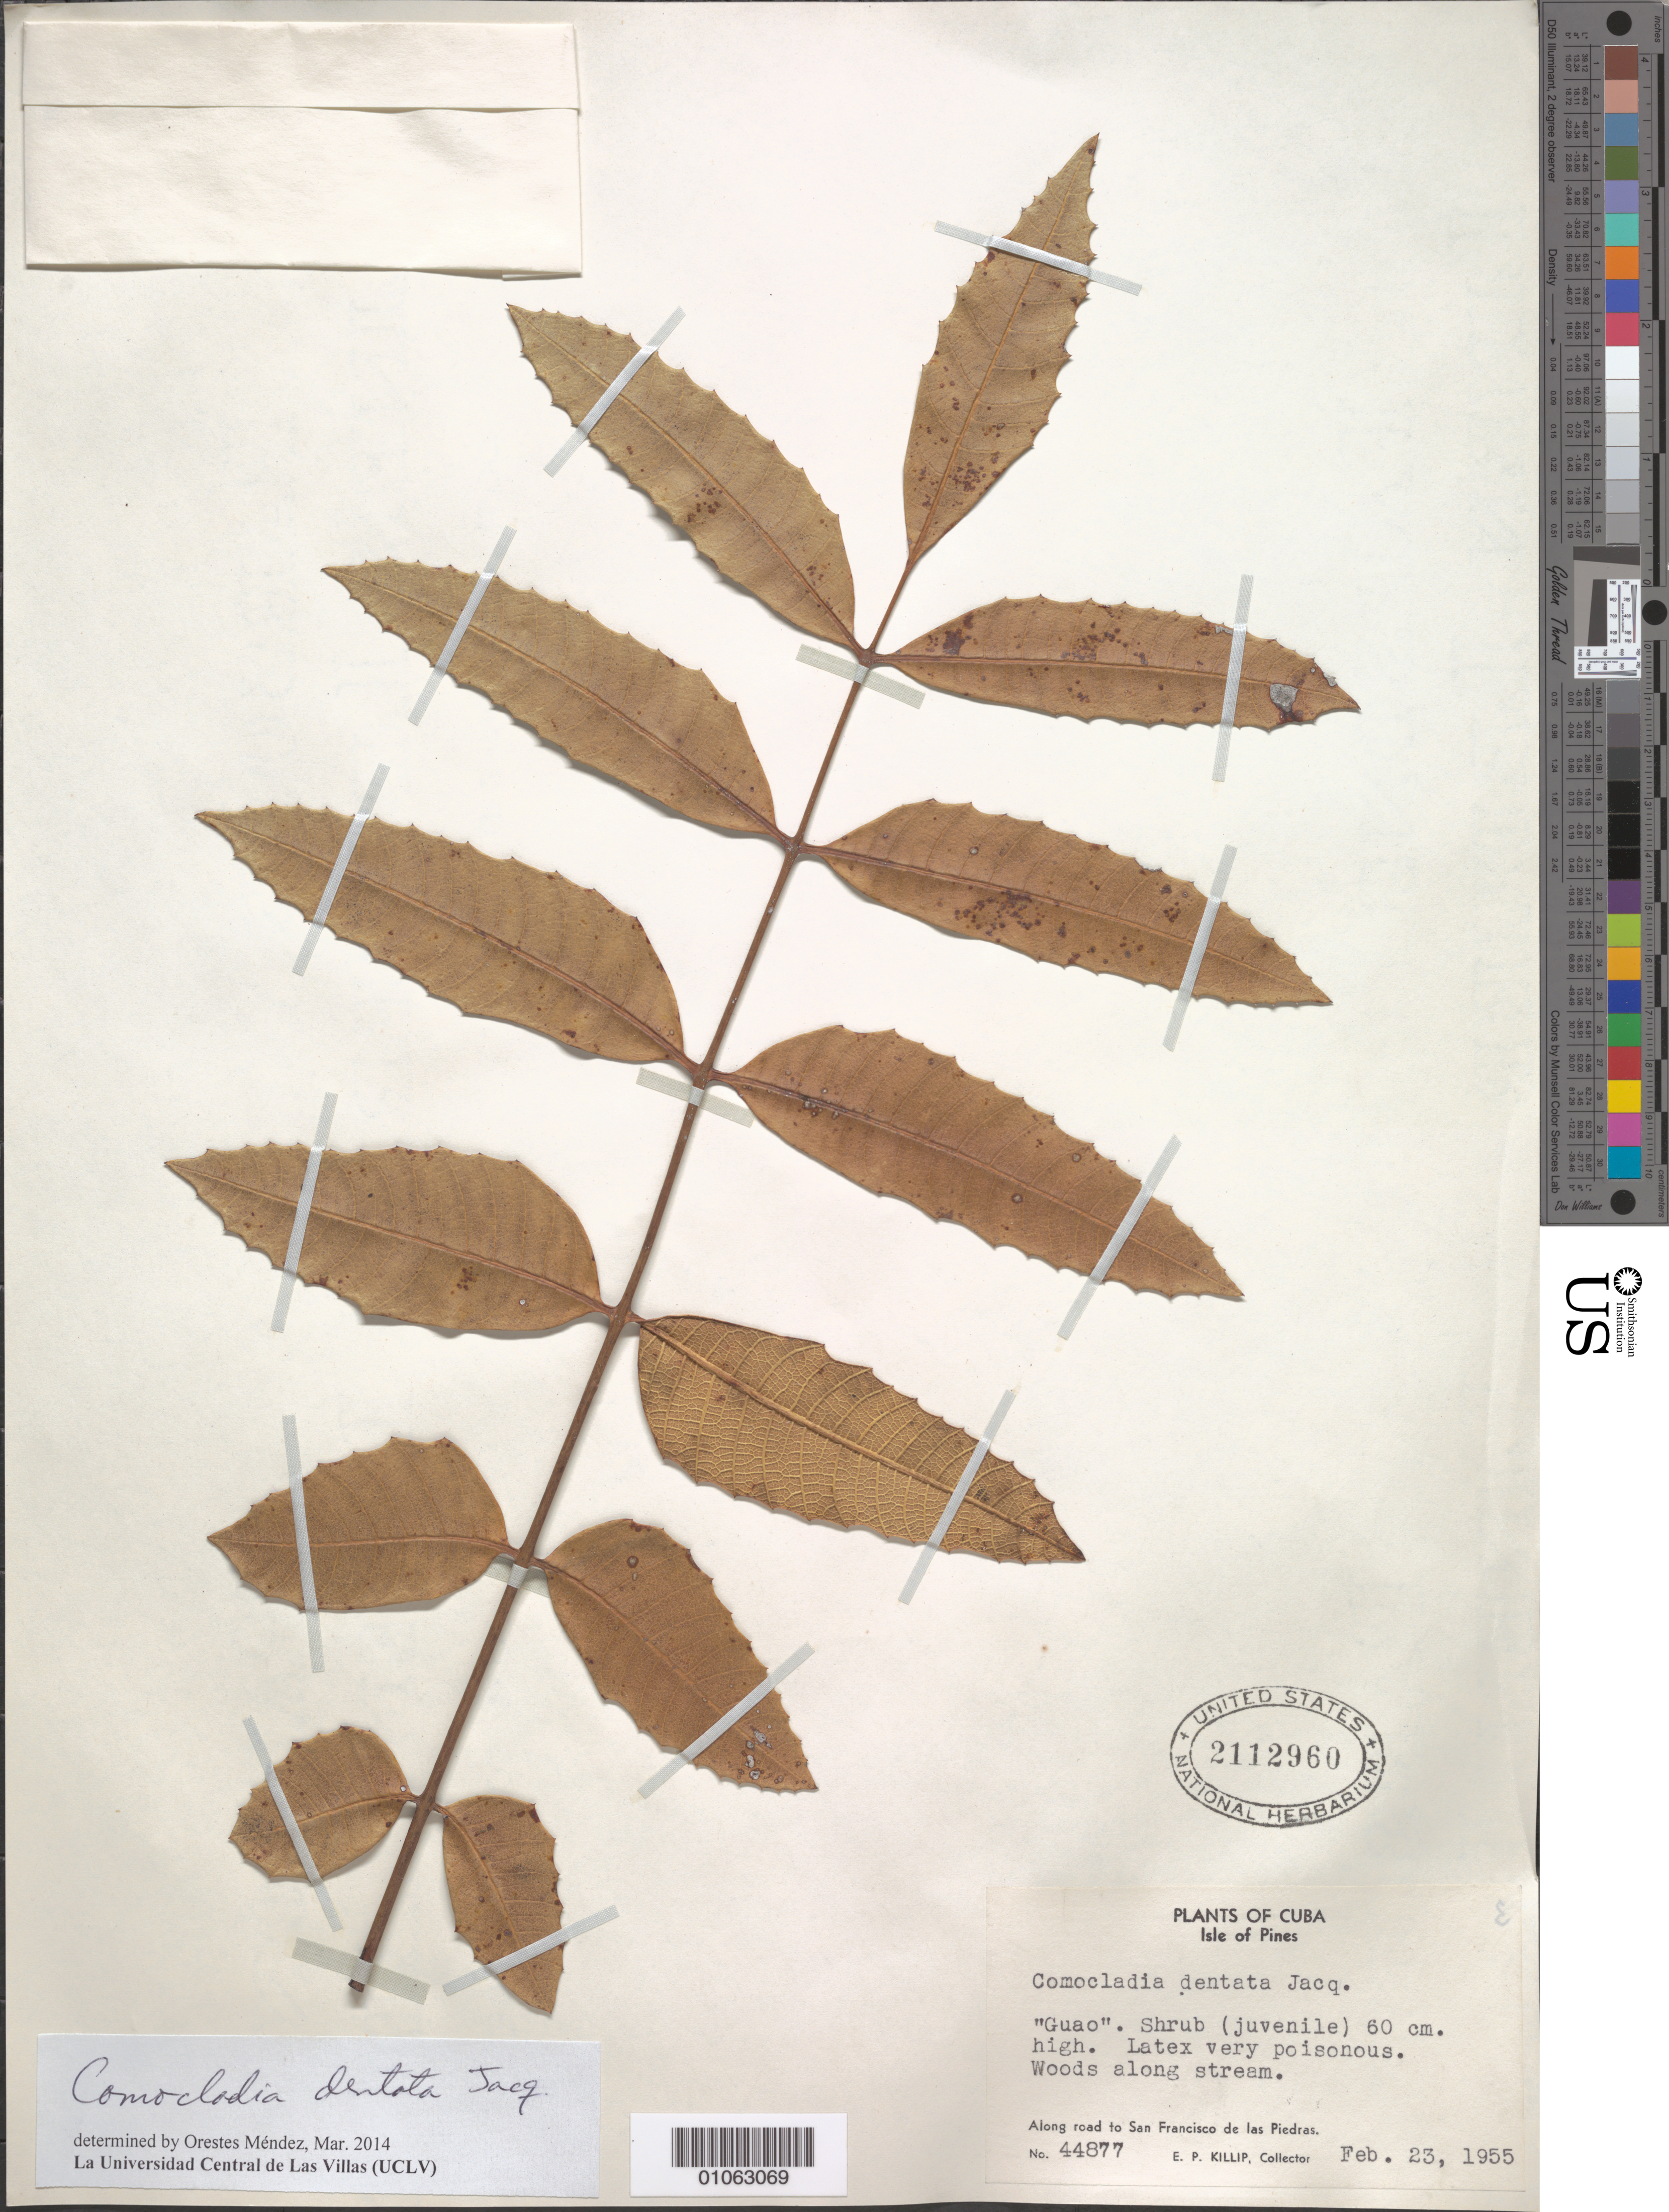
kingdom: Plantae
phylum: Tracheophyta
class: Magnoliopsida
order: Sapindales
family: Anacardiaceae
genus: Comocladia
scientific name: Comocladia dentata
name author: Jacq.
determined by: Méndez, Orestes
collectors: E. P. Killip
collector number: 44877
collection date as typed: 23 Feb 1955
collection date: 1955-02-23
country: Cuba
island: Isla de la Juventud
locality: Isle of Pines, Along road to San Francisco de las Piedras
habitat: Woods along stream.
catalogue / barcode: US 2112960